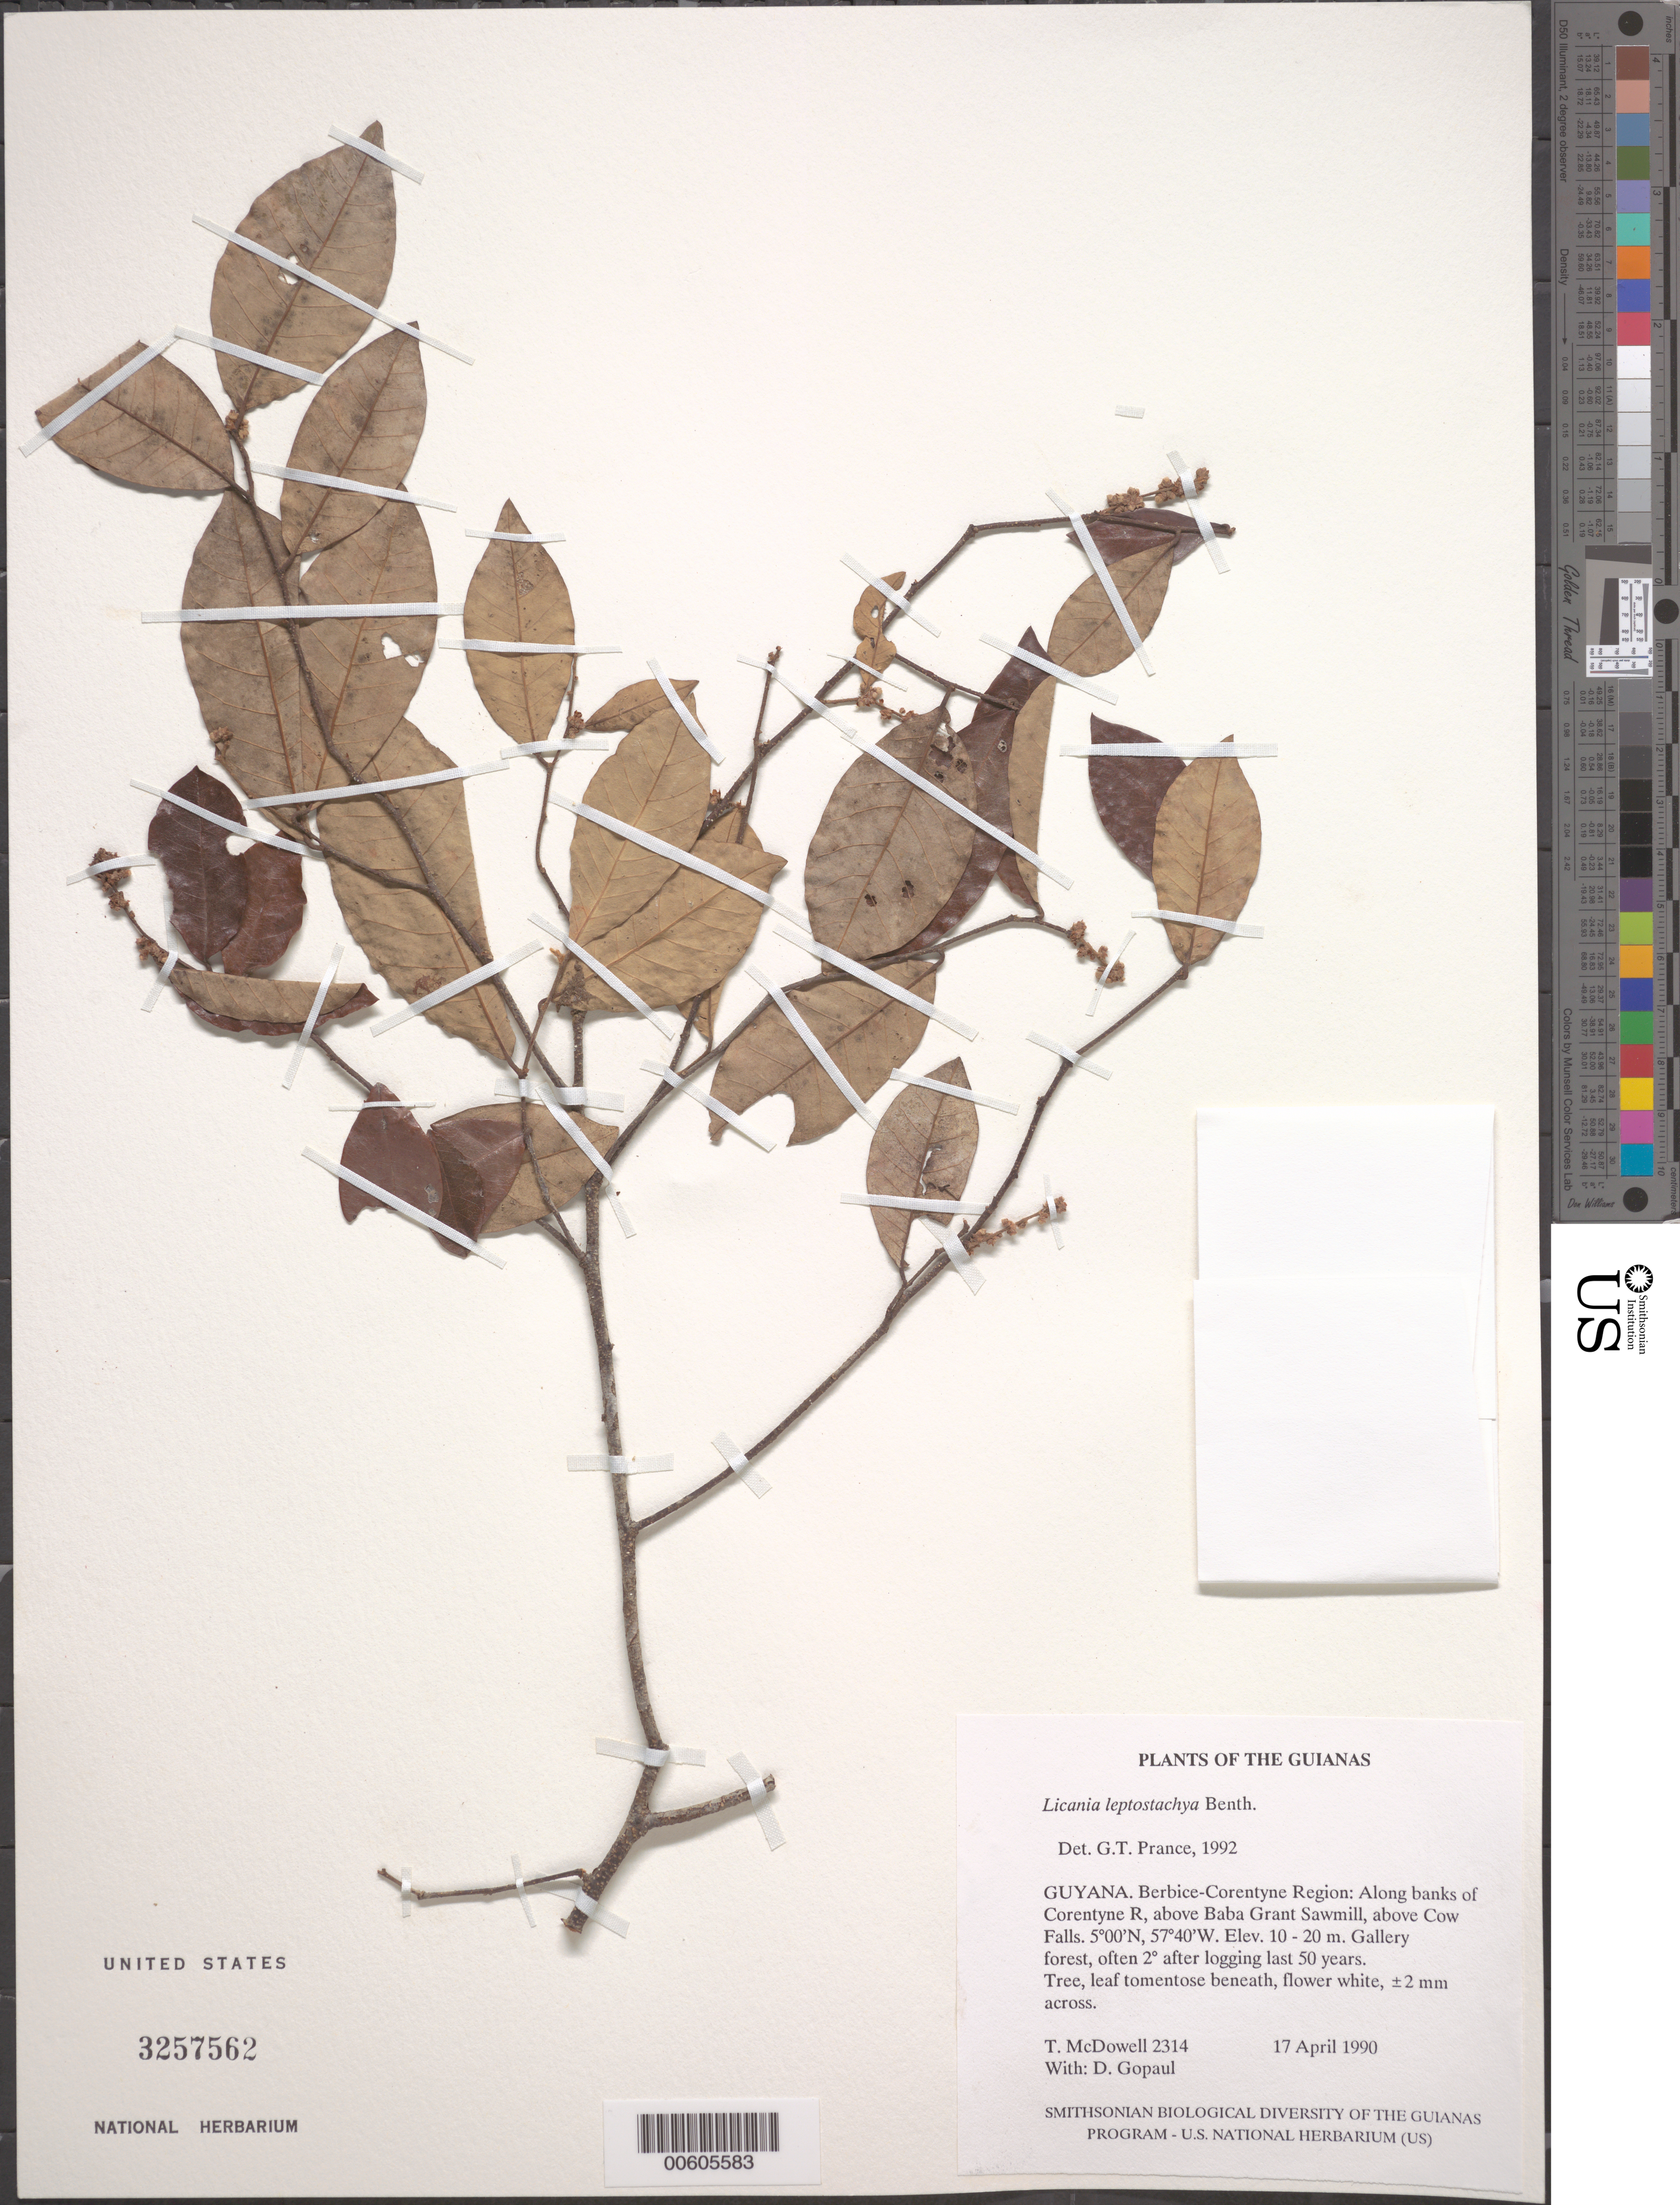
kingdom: Plantae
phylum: Tracheophyta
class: Magnoliopsida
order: Malpighiales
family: Chrysobalanaceae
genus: Licania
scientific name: Licania leptostachya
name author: Benth.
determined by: Prance, G. T.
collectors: T. McDowell & D. Gopaul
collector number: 2314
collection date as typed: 17 April 1990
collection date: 1990-04-17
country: Guyana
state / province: E. Berbice-Corentyne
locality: Along banks of Corentyne River, above Baba Grant Sawmill, above Cow Falls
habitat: Gallery forest, often secondary after logging last 50 years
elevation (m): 10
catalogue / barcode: US 3257562